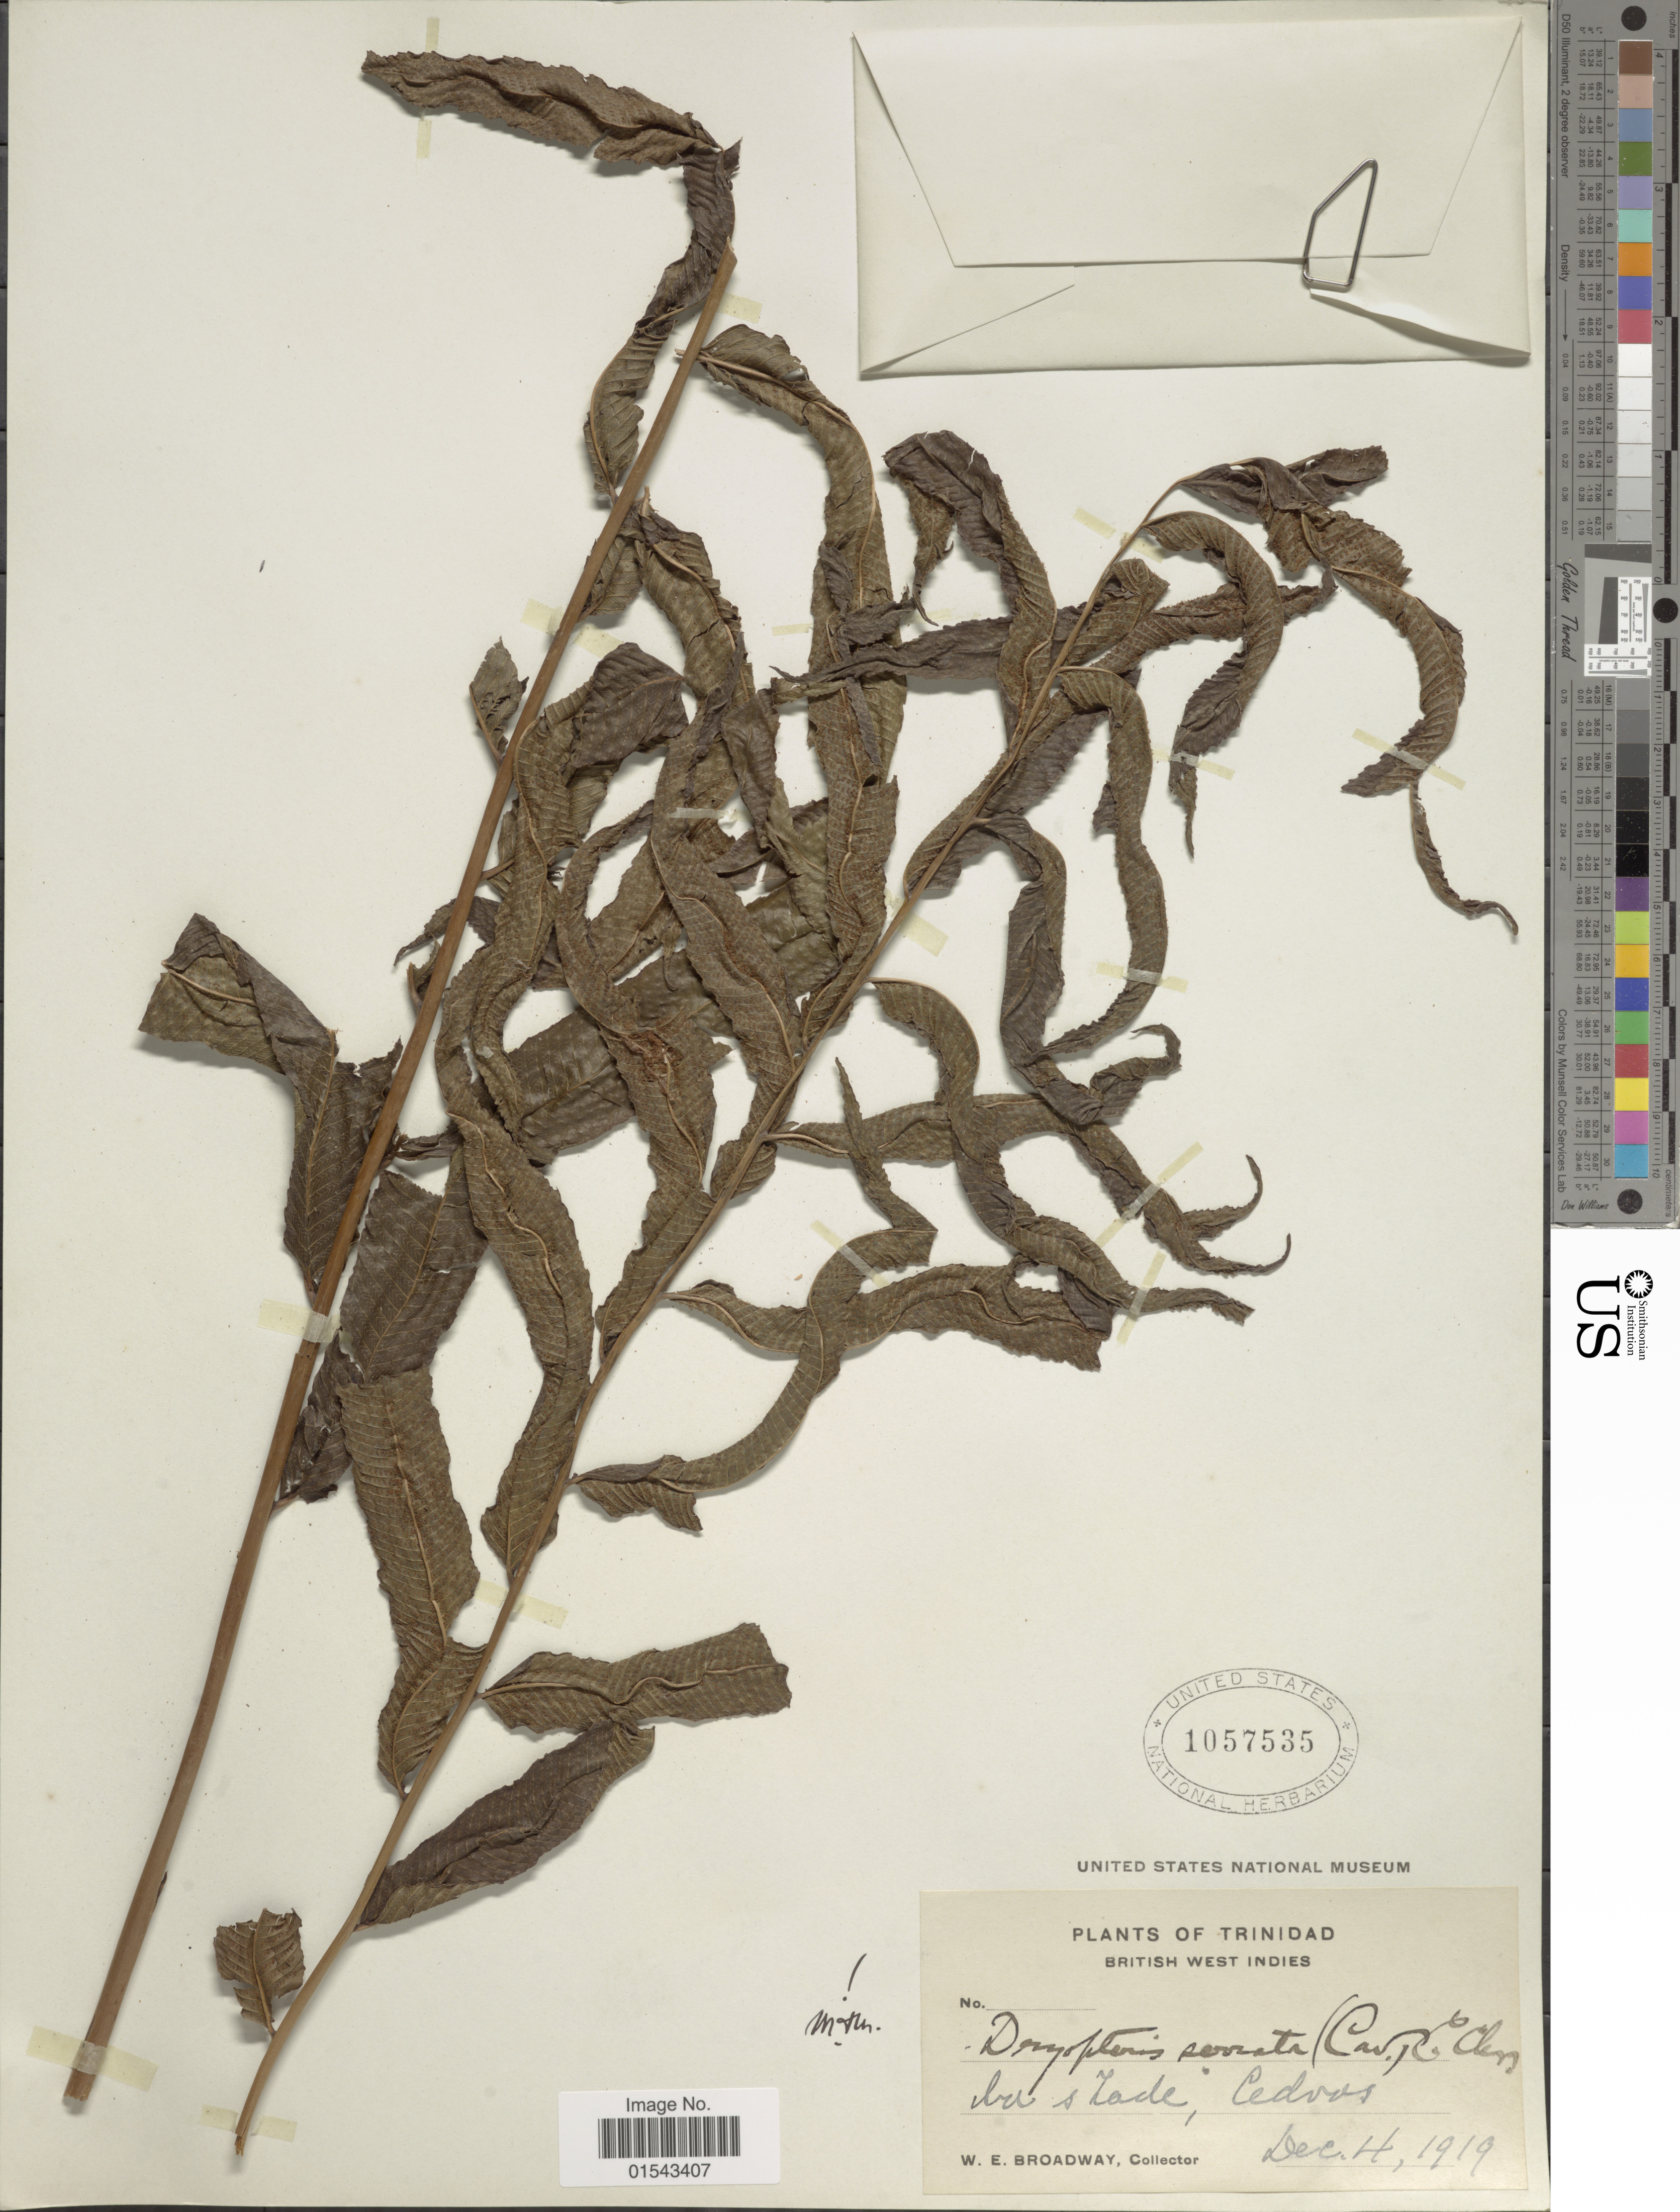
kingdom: Plantae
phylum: Tracheophyta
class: Polypodiopsida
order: Polypodiales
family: Thelypteridaceae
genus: Meniscium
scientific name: Meniscium serratum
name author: Cav.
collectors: W. E. Broadway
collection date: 1919-12-04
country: Trinidad and Tobago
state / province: Trinidad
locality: In shade Cedros.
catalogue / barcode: US 1057535